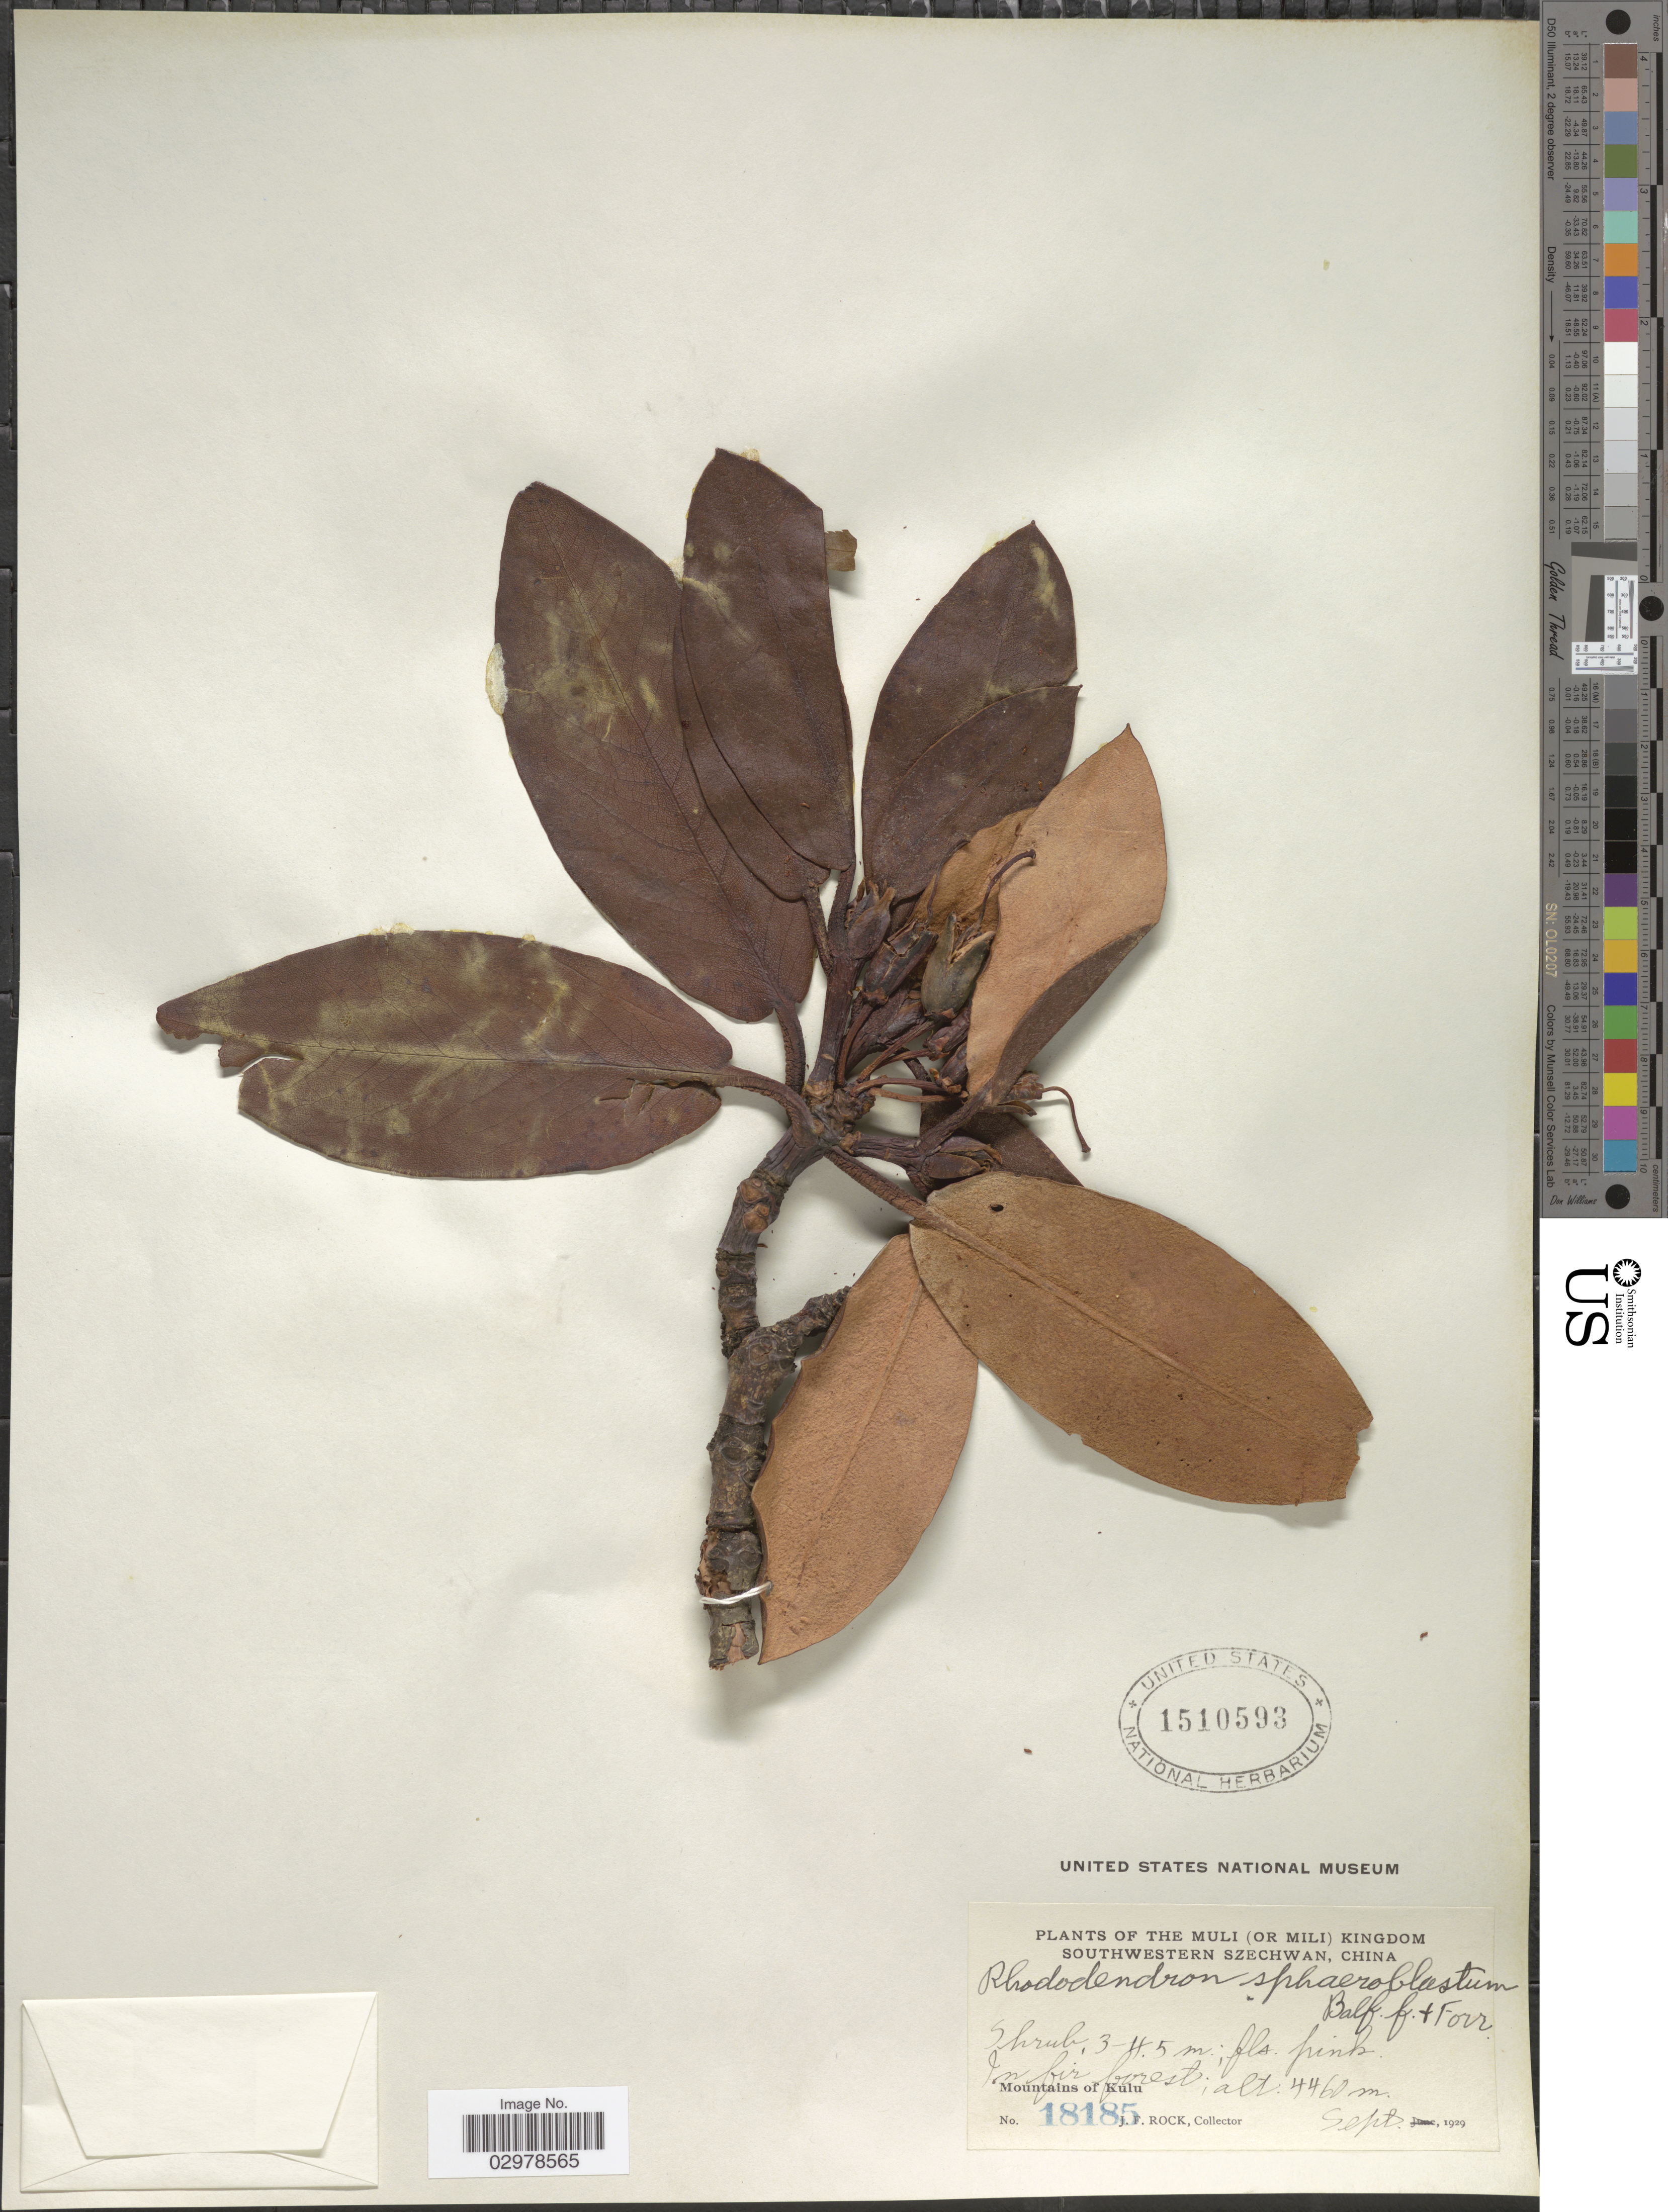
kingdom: Plantae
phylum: Tracheophyta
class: Magnoliopsida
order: Ericales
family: Ericaceae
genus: Rhododendron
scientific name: Rhododendron sphaeroblastum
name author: Balf. f. & Forrest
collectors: J. Rock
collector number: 18185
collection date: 1929-09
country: China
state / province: Sichuan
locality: The Muli (or Mili) Kingdom, Southwestern Szechwan. Mountains of Kulu.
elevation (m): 4460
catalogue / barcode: US 1510593